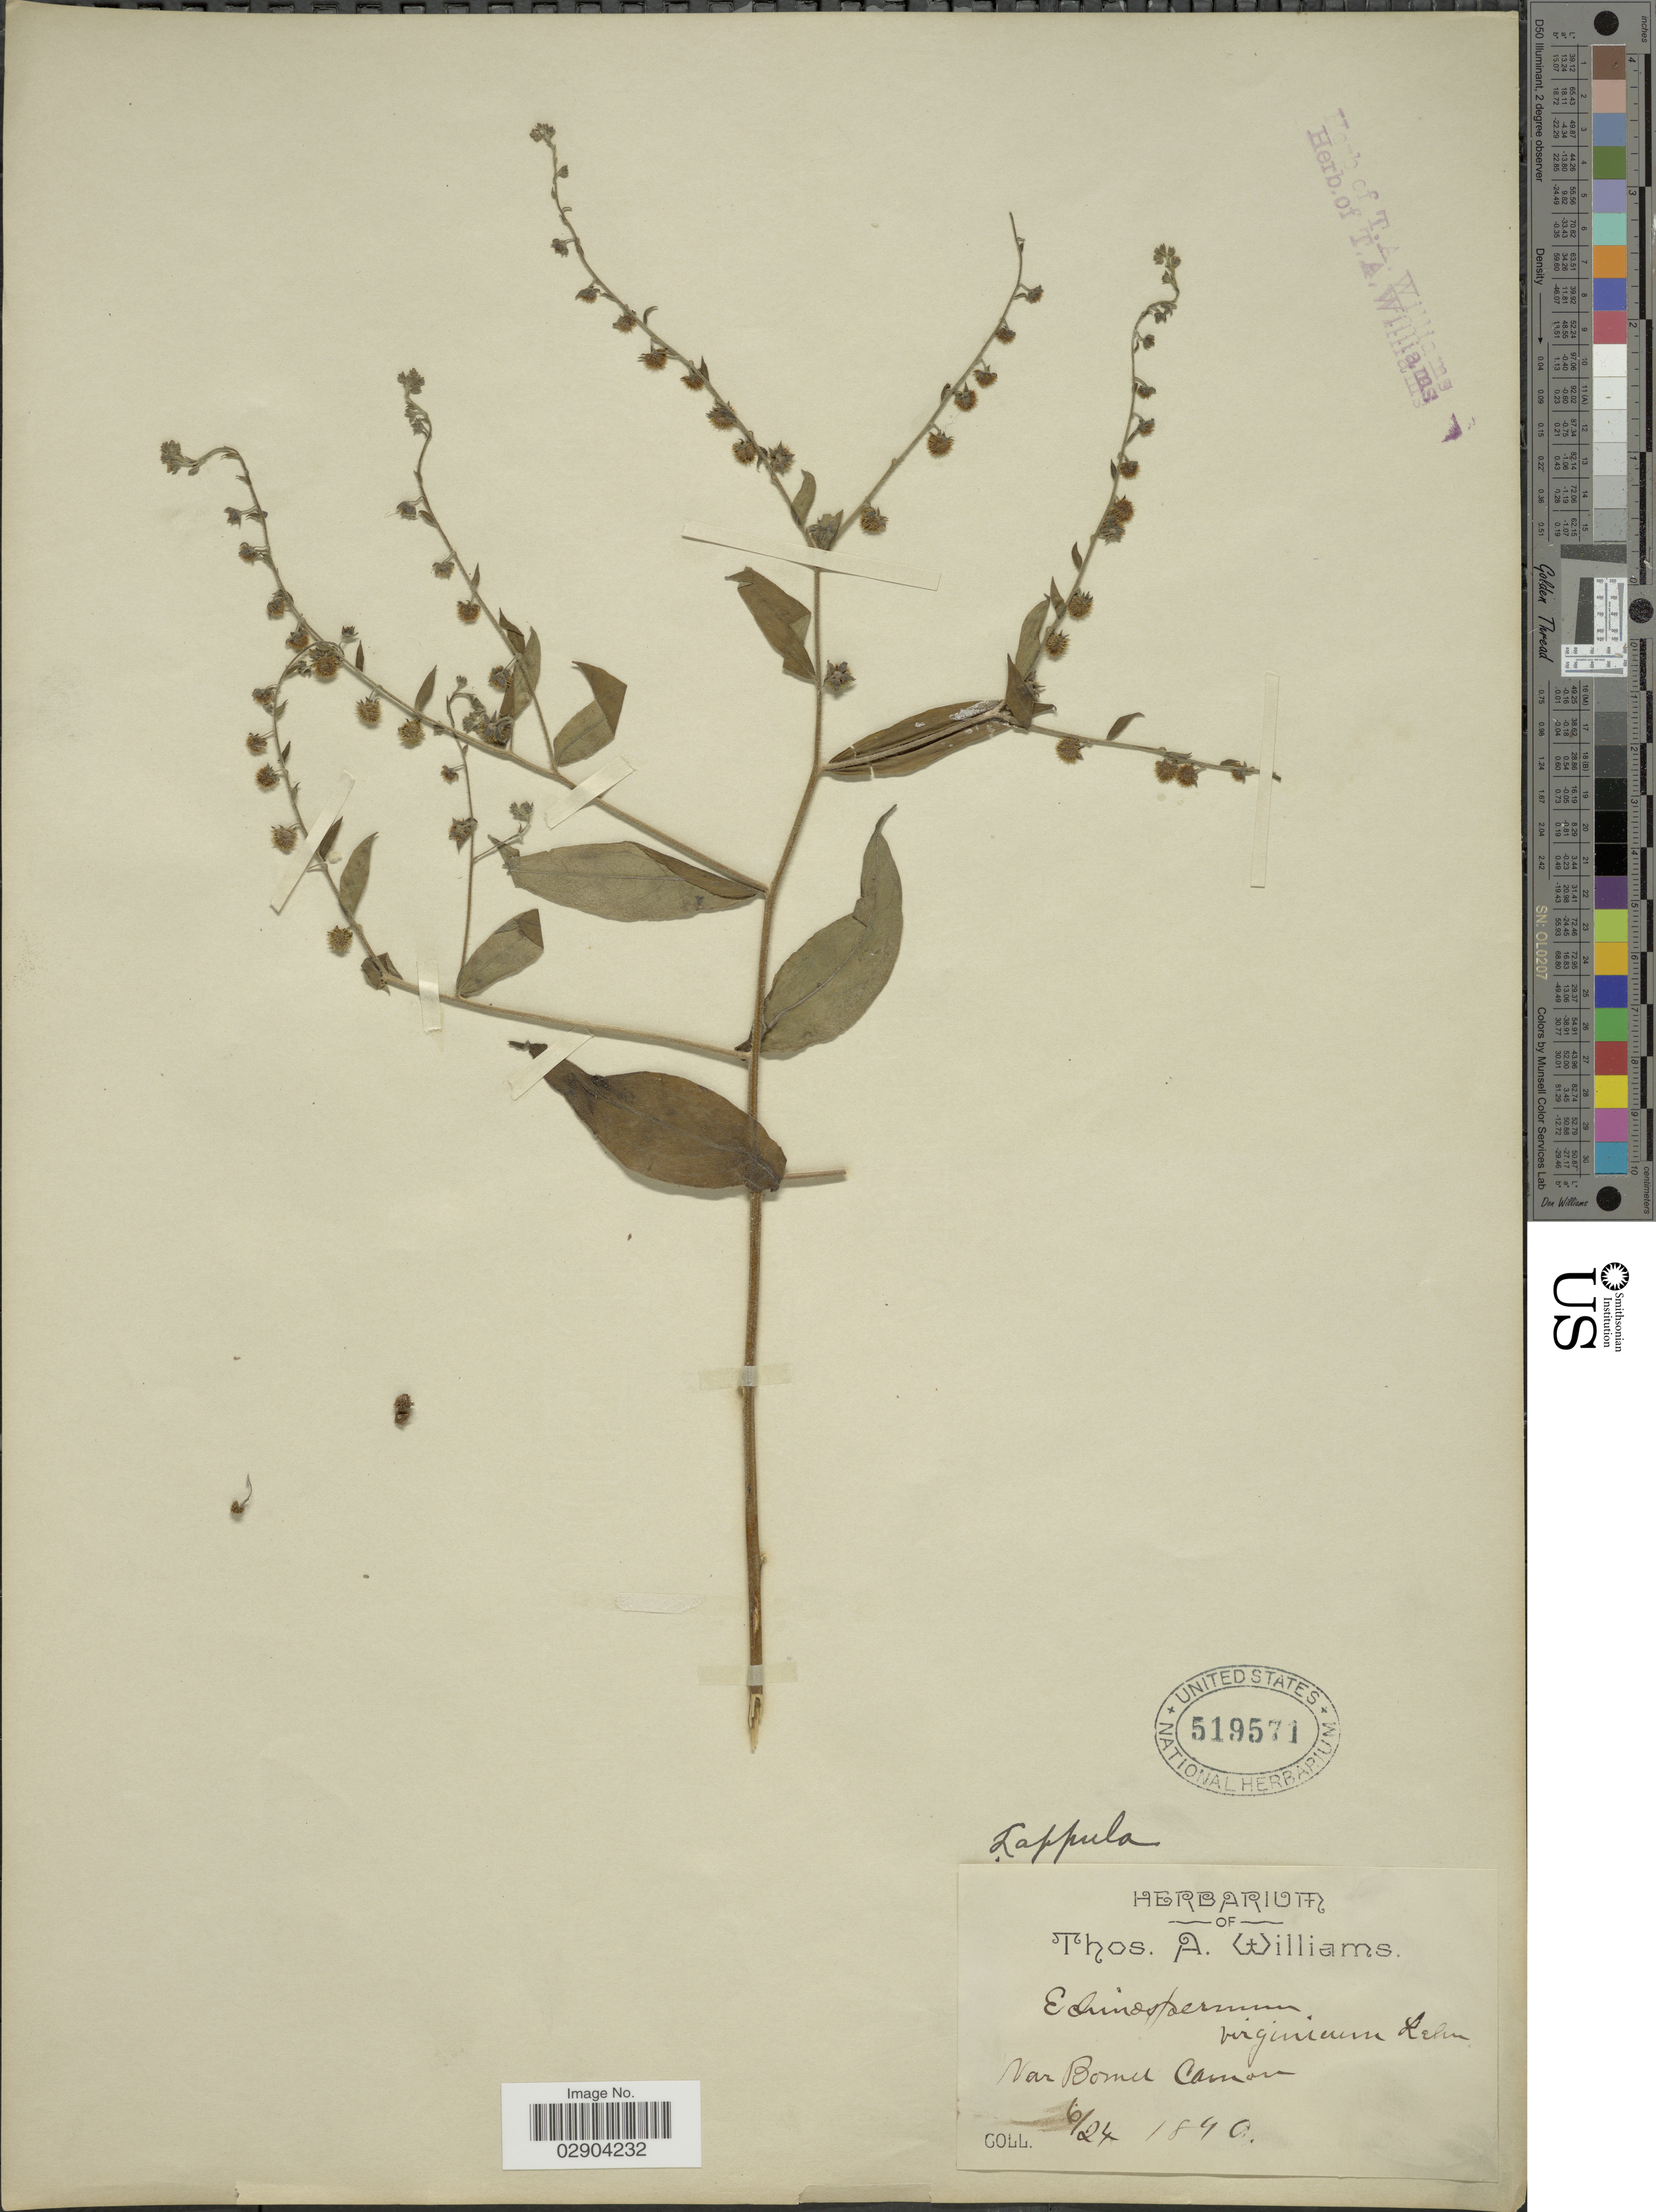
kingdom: Plantae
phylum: Tracheophyta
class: Magnoliopsida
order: Boraginales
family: Boraginaceae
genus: Hackelia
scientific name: Hackelia virginiana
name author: (L.) I.M. Johnst.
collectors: ex herb. Thos. A. Williams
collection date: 1890-06-24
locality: Near Borneo Canon. [interpreted]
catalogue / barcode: US 519571